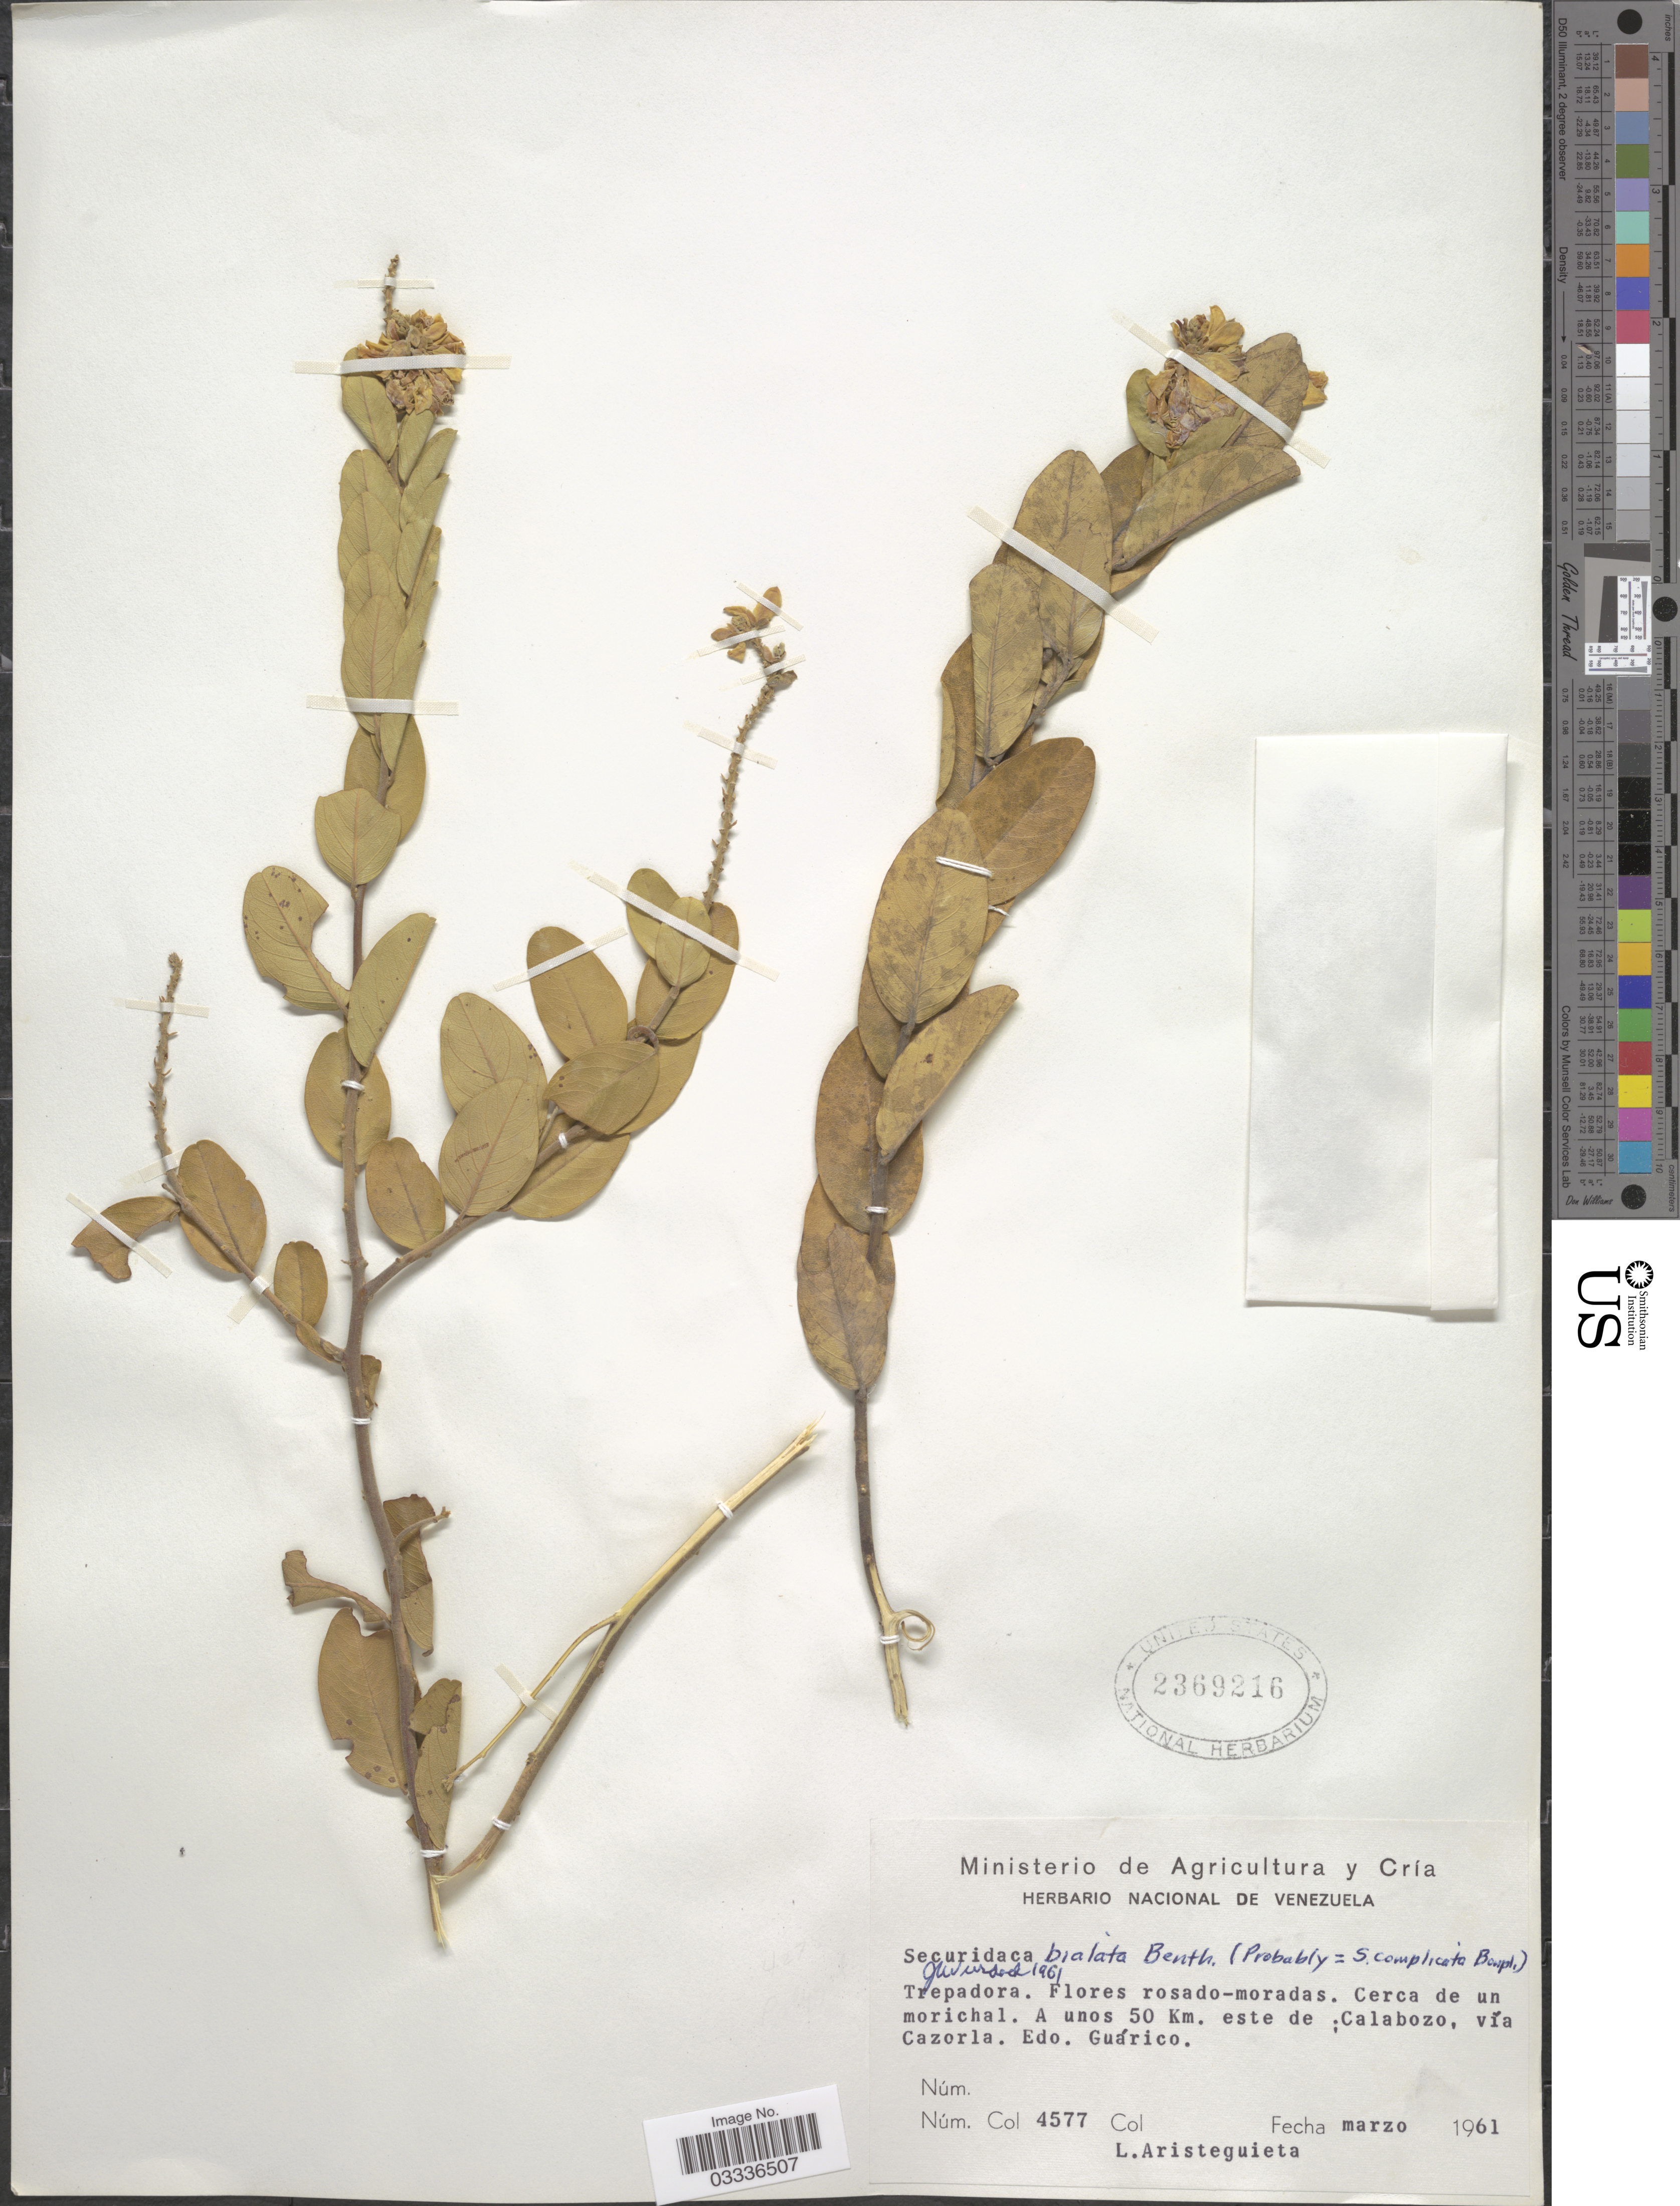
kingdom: Plantae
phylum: Tracheophyta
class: Magnoliopsida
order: Fabales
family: Polygalaceae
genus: Securidaca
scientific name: Securidaca pendula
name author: Bonpl.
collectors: L. Aristeguieta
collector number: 4577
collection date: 1961-03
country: Venezuela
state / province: Guárico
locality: A unos 50 Km. este de Calabozo, vía Cazorla.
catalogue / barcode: US 2369216